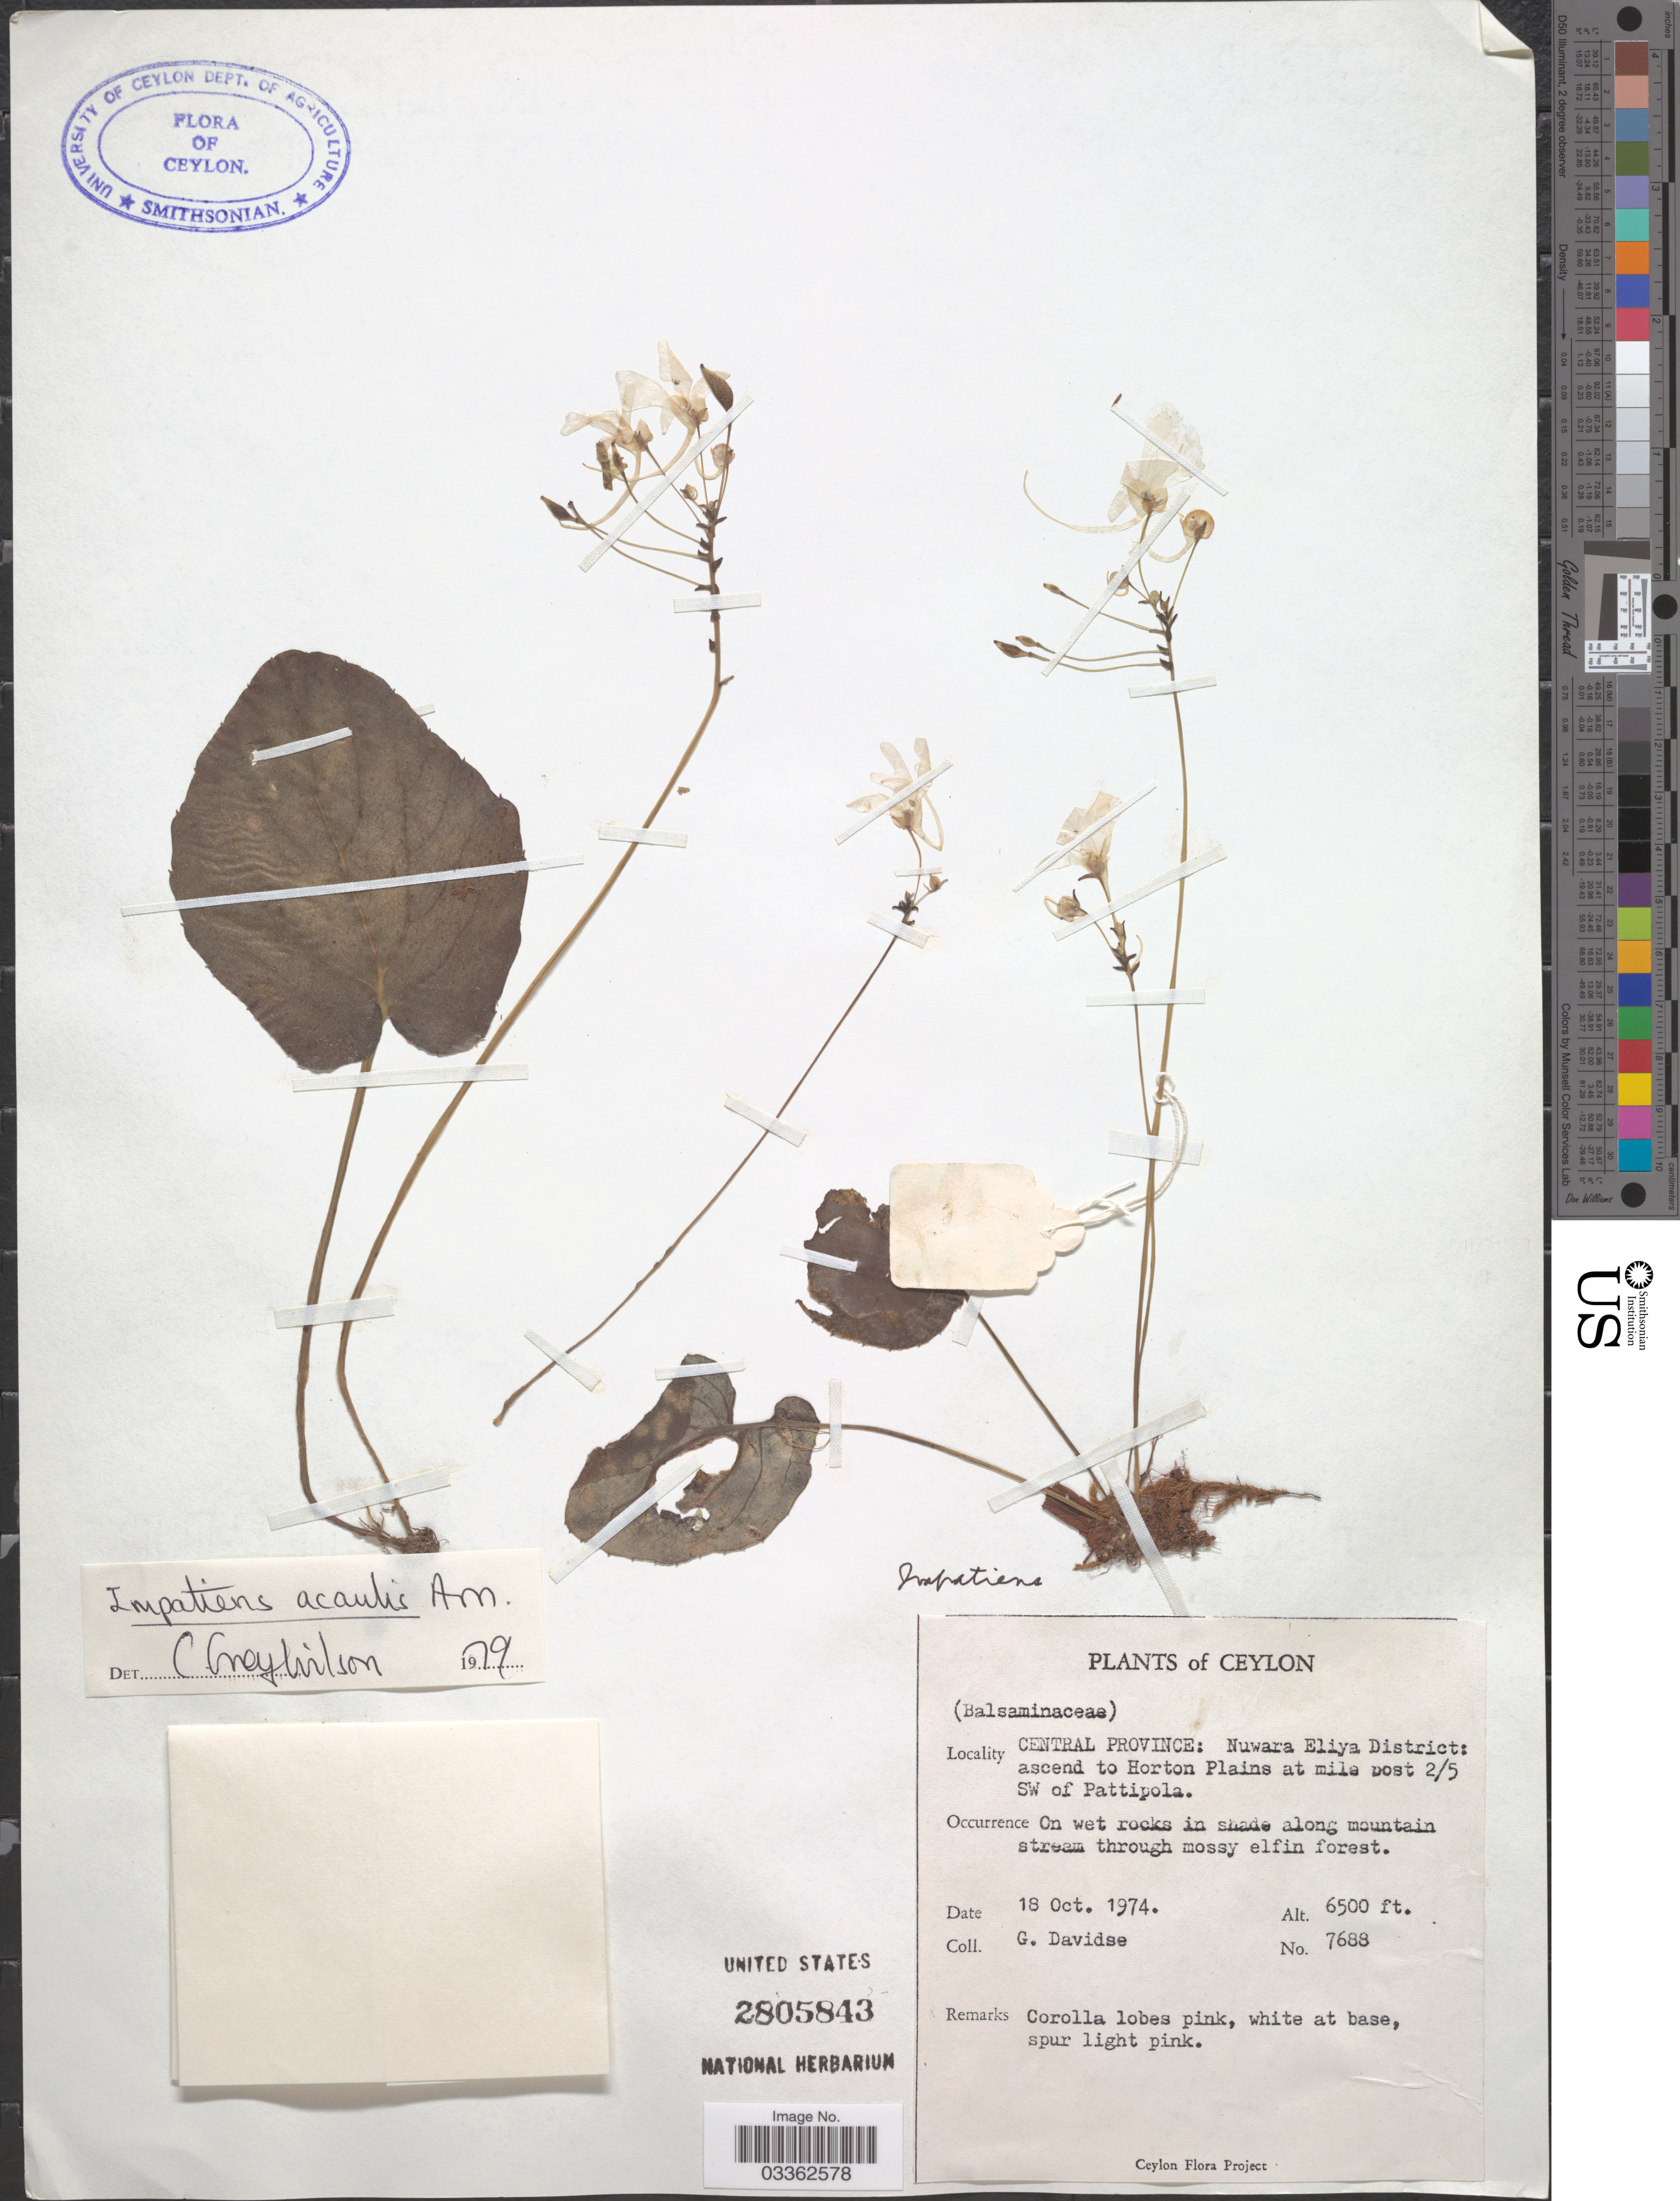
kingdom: Plantae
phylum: Tracheophyta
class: Magnoliopsida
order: Ericales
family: Balsaminaceae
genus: Impatiens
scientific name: Impatiens acaulis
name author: Arn.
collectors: G. Davidse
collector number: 7688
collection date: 1974-10-18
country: Sri Lanka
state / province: Central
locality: Nuwara Eliya District: ascend to Horton Plains at mile post 2/5 SW of Pattipola.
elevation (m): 1981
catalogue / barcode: US 2805843